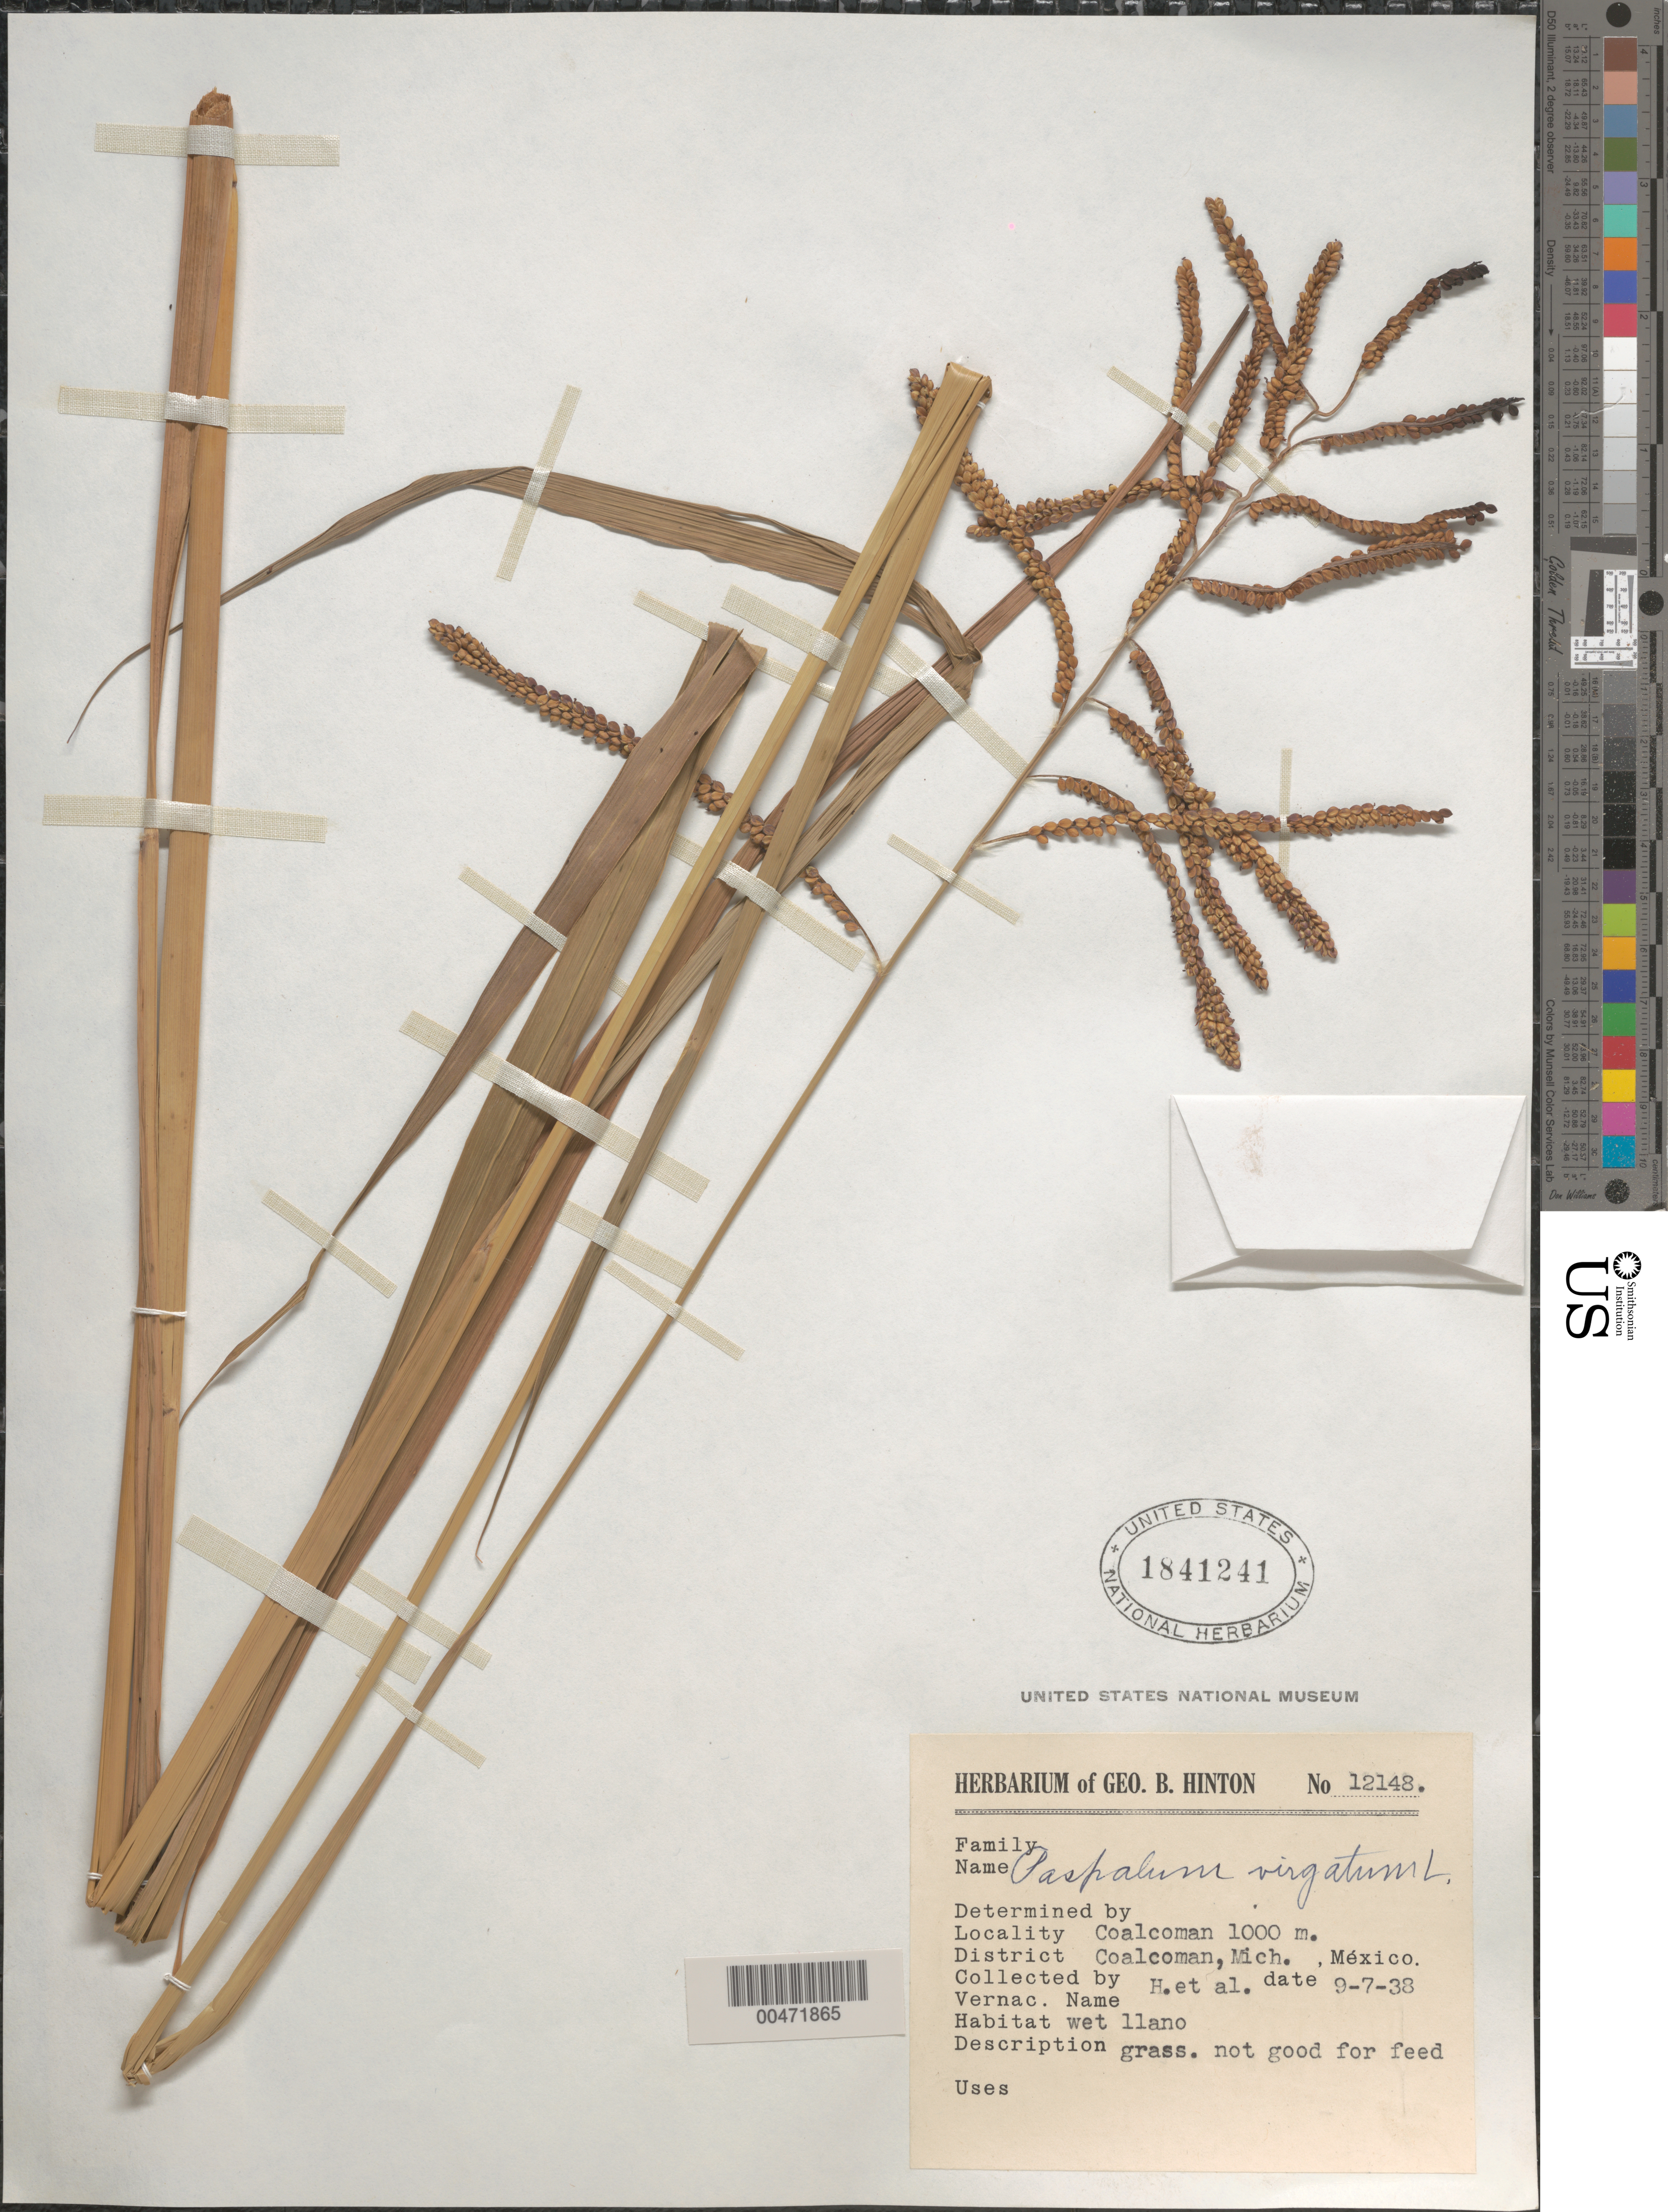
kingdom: Plantae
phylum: Tracheophyta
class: Liliopsida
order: Poales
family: Poaceae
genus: Paspalum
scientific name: Paspalum virgatum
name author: L.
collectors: G. B. Hinton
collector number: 12148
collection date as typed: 9 Jul 1938 or 7 Sep 1938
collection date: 1938-07-09 or 1938-09-07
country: Mexico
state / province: Michoacán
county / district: Coalcomán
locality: Coalcomán, Coalcomán Dist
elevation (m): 1000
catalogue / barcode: US 1841241